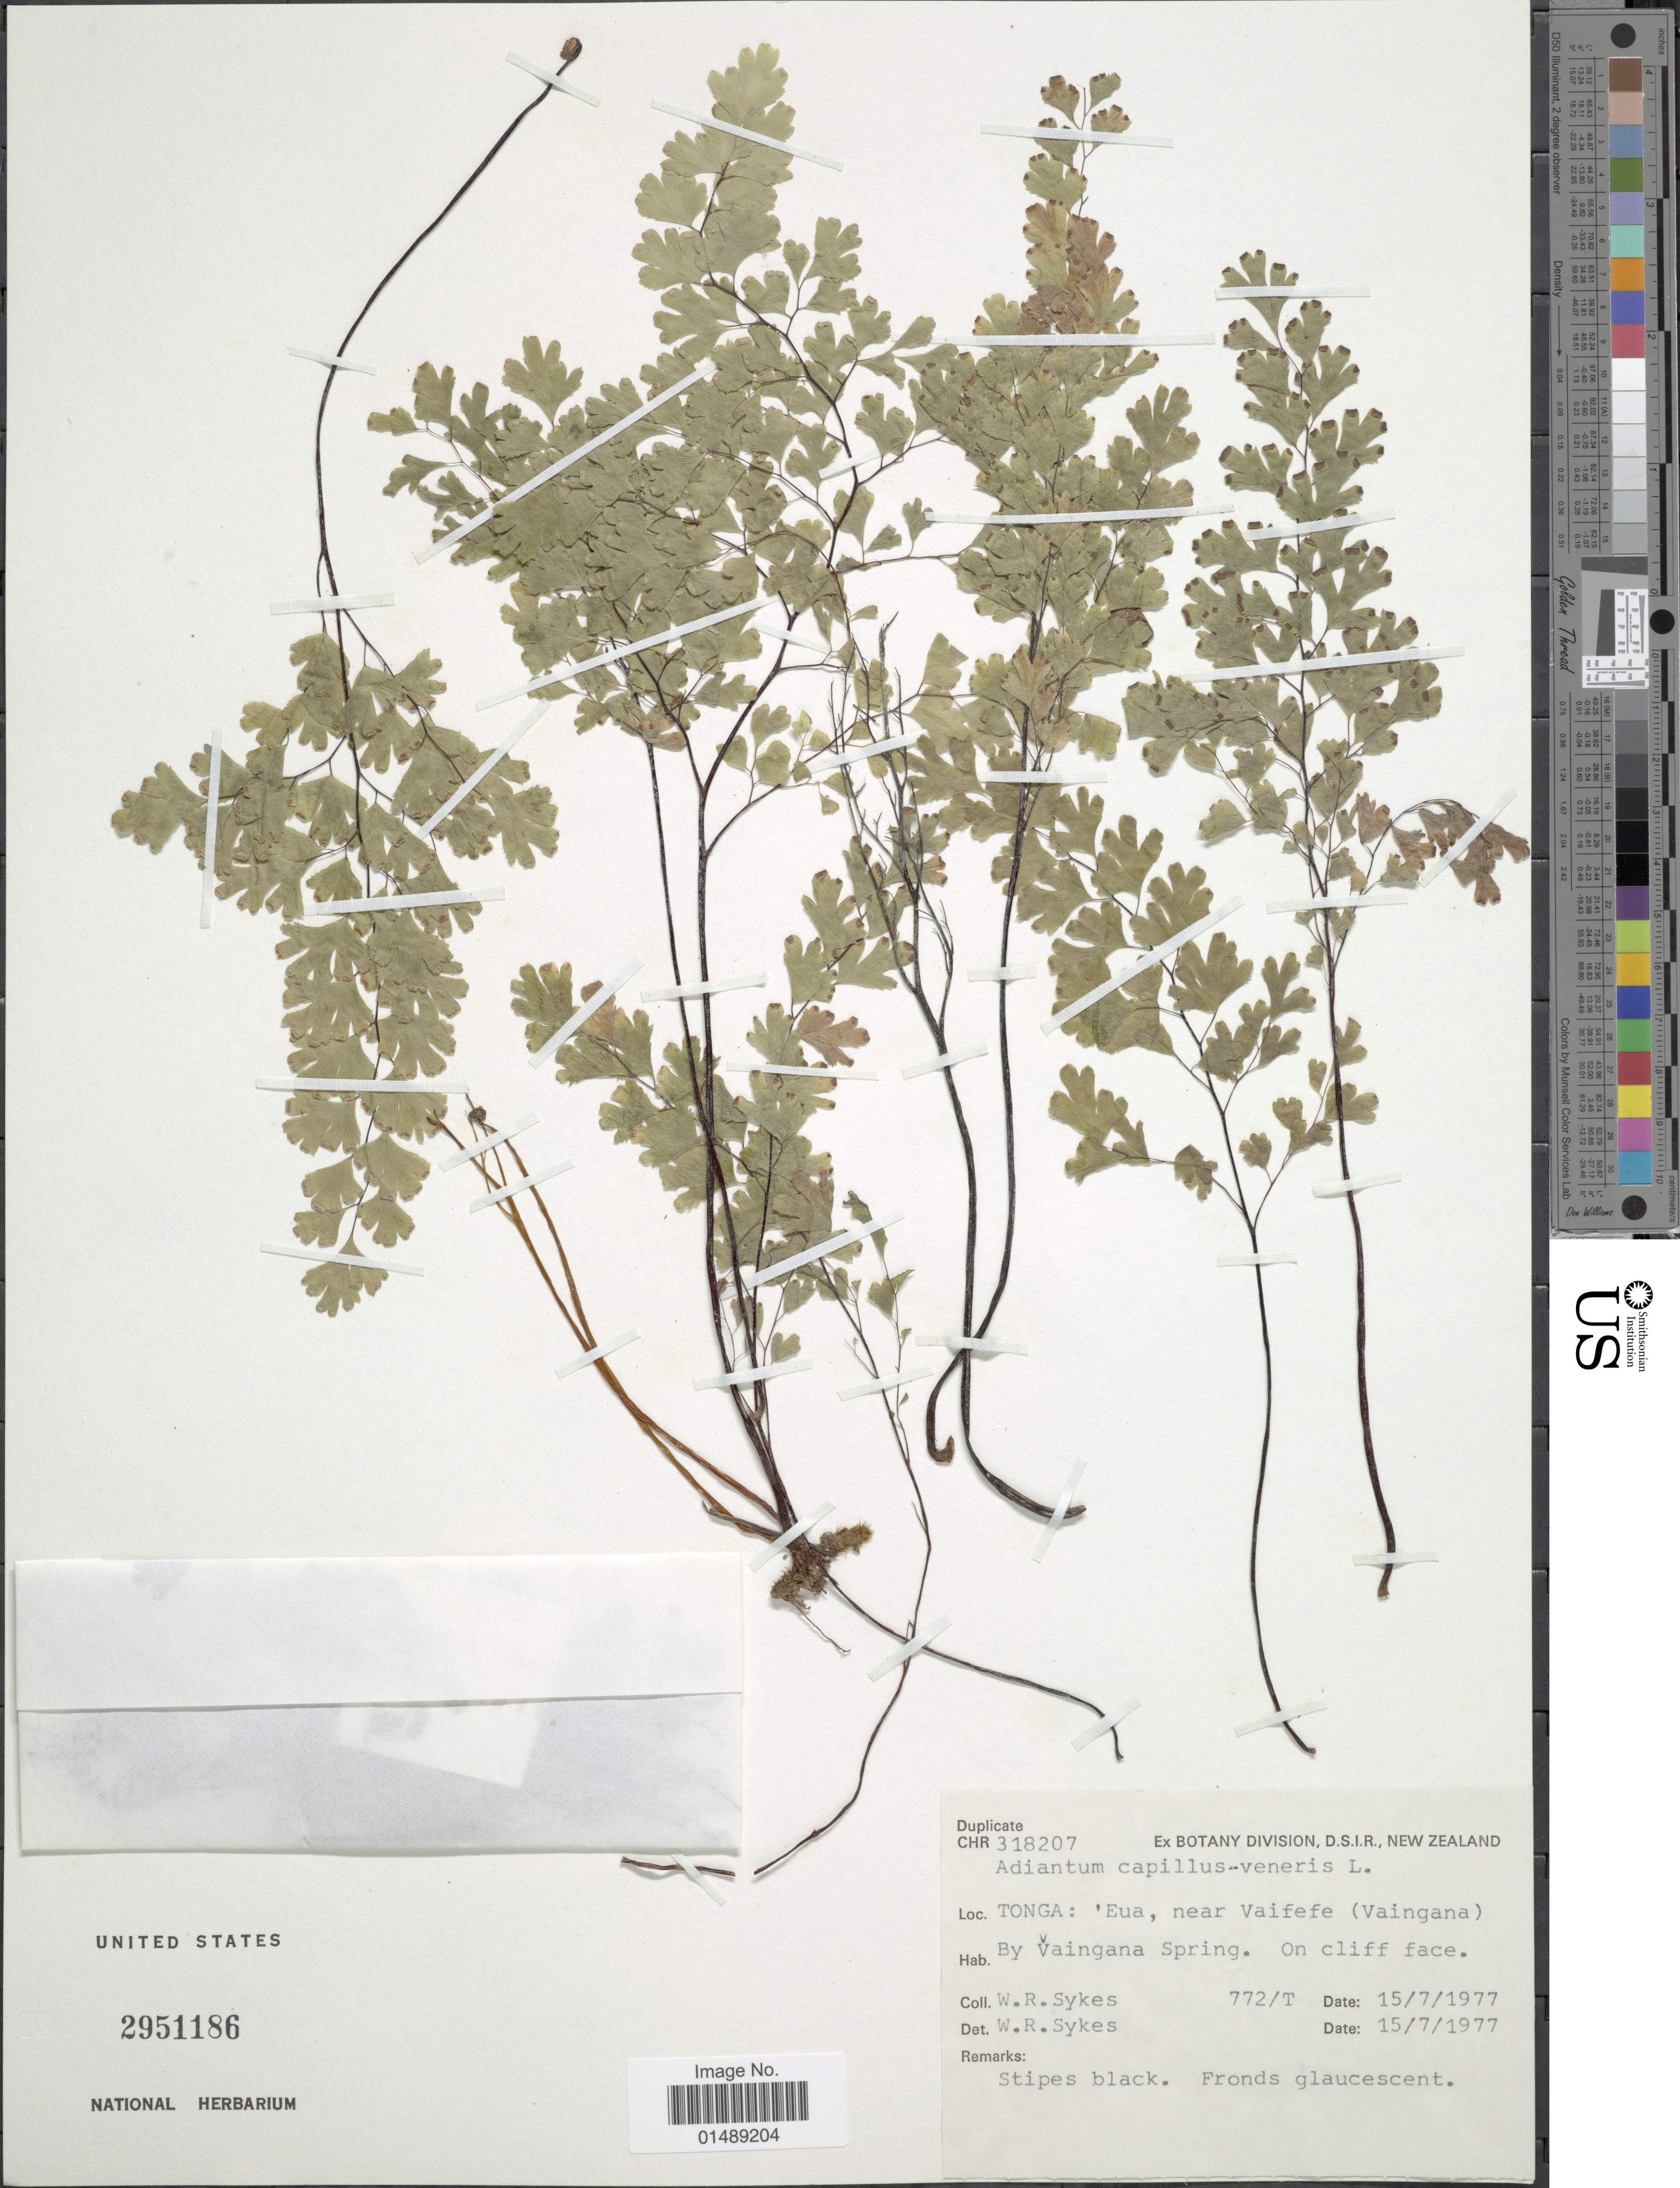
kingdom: Plantae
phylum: Tracheophyta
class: Polypodiopsida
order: Polypodiales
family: Pteridaceae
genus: Adiantum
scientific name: Adiantum capillus-veneris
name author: L.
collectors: W. R. Sykes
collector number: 772/T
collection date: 1977-07-15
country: Tonga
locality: Tonga: Eua, Near Vaifefe (Vaingana)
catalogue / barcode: US 2951186